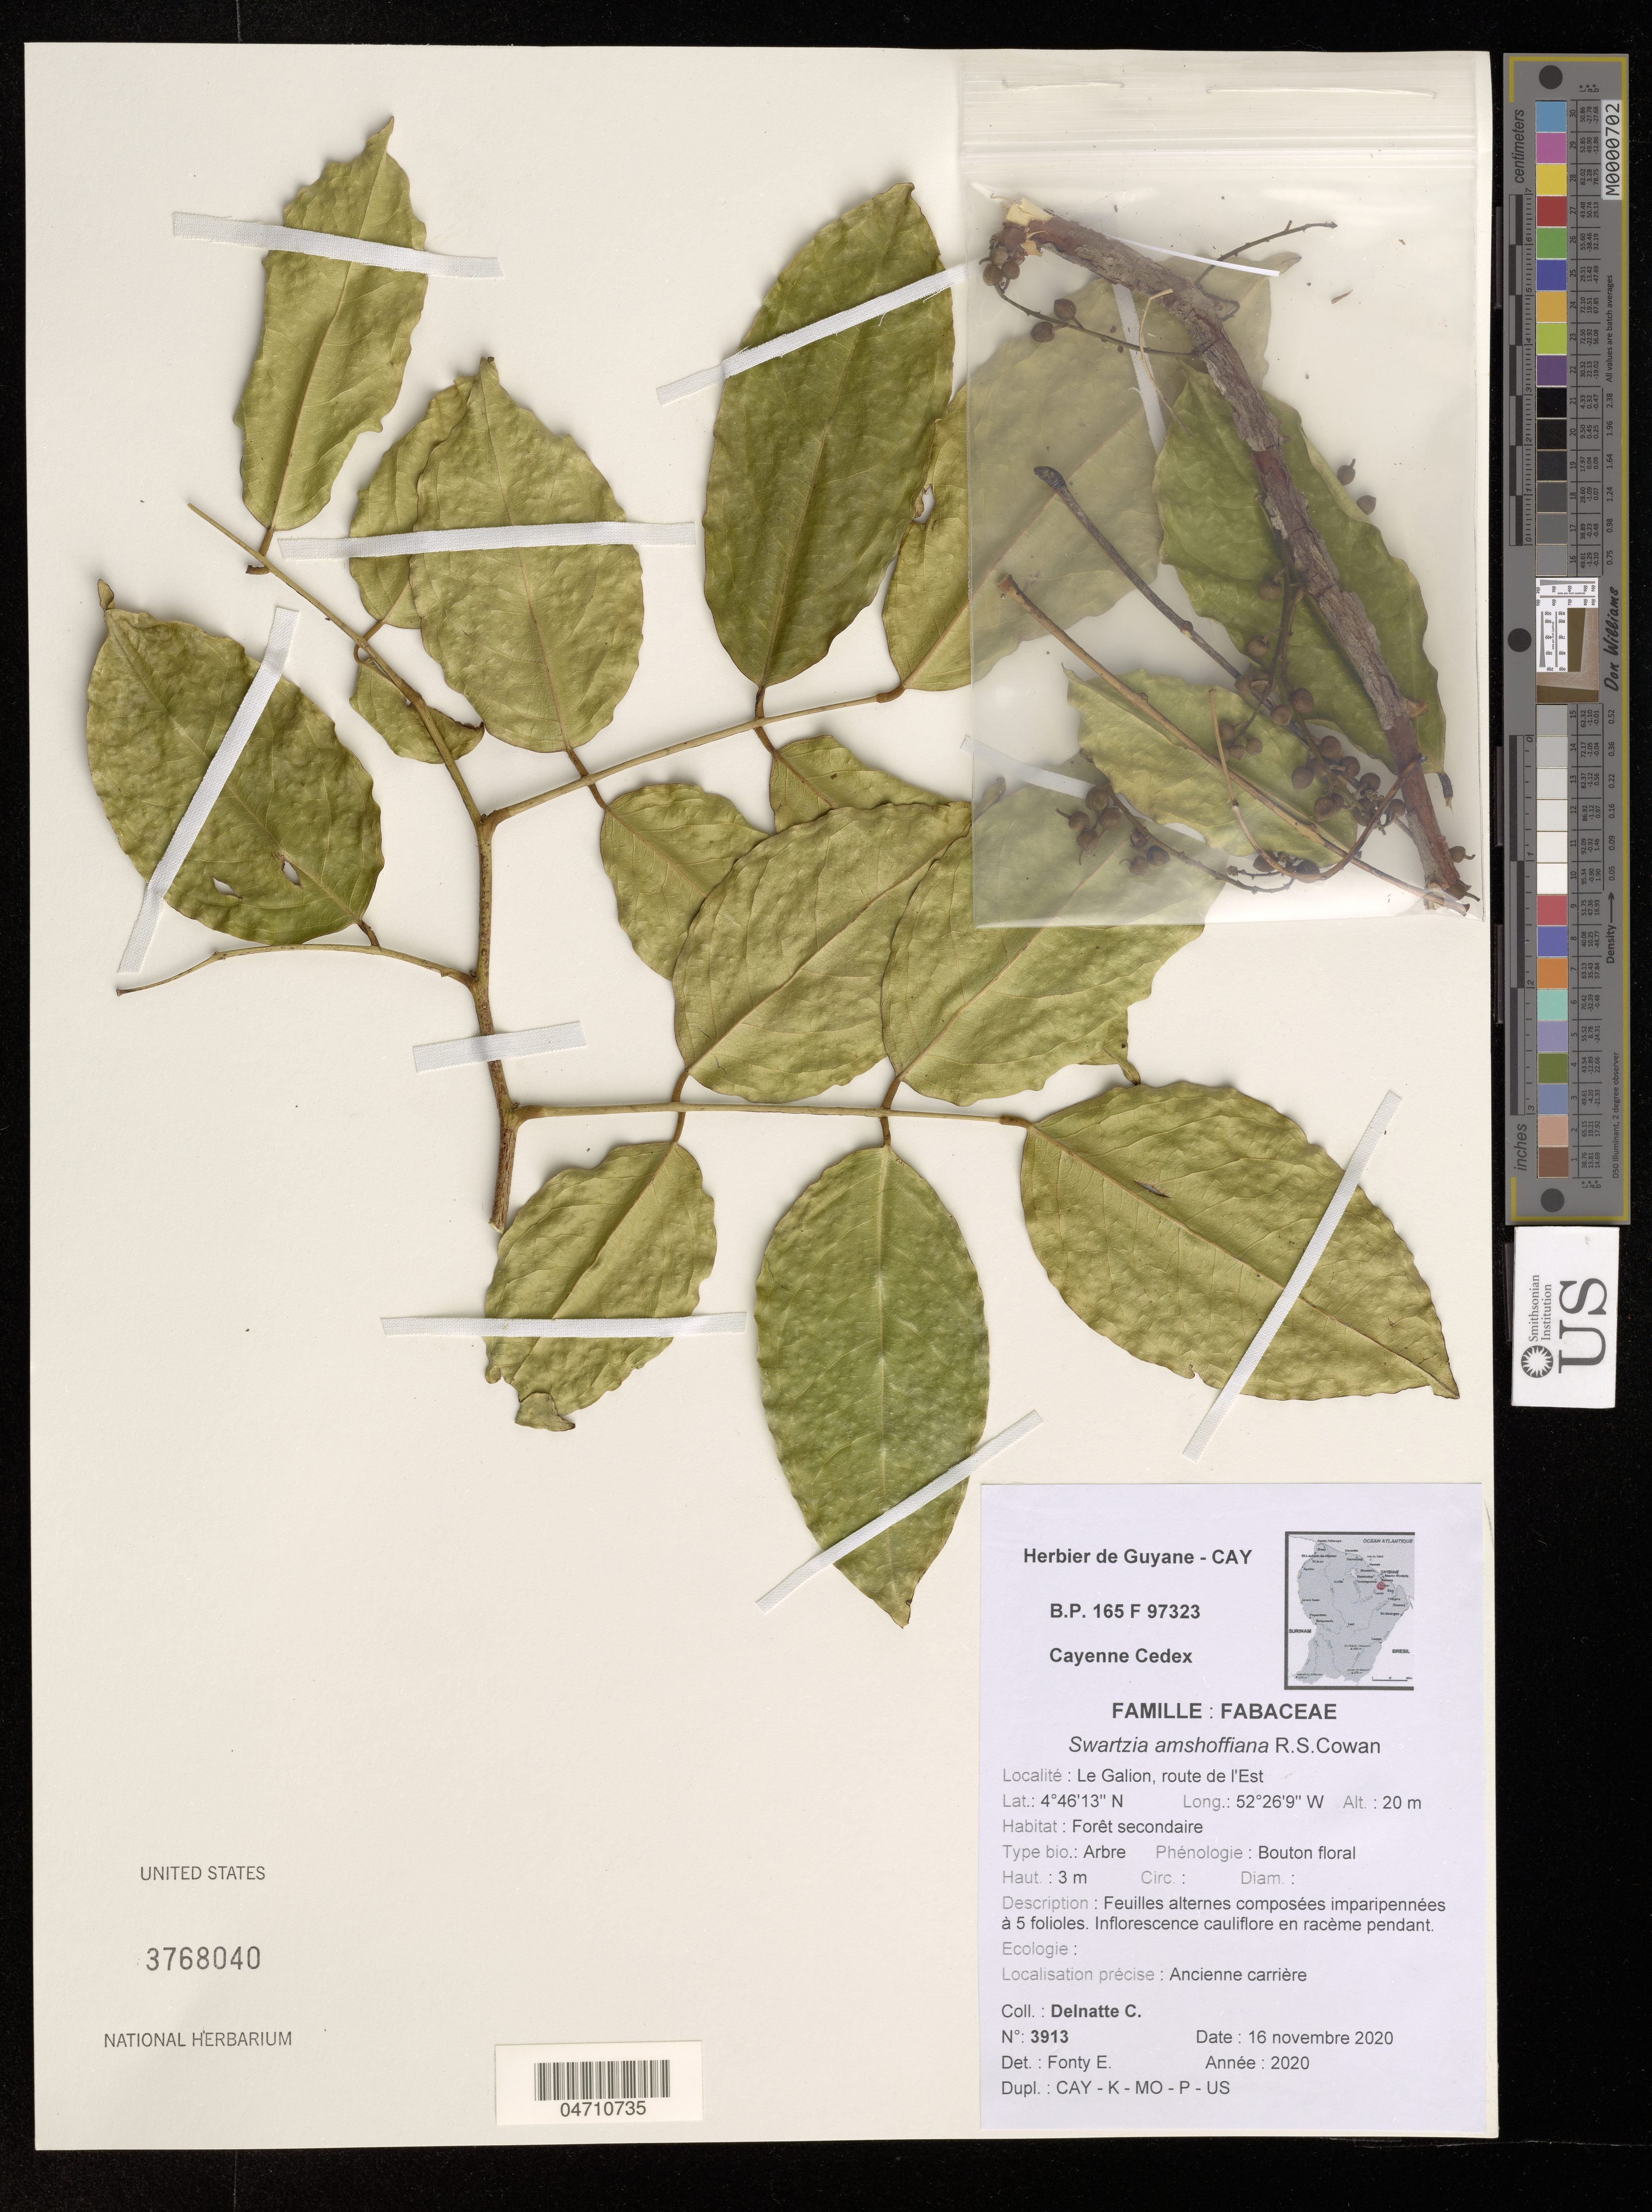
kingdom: Plantae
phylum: Tracheophyta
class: Magnoliopsida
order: Fabales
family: Fabaceae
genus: Swartzia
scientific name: Swartzia amshoffiana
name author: R.S. Cowan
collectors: C. Delnatte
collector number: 3913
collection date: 2020-11-16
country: French Guiana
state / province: Cayenne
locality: Le Galion, route de l'Est. Ancienne carrière.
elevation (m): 20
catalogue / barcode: US 3768040